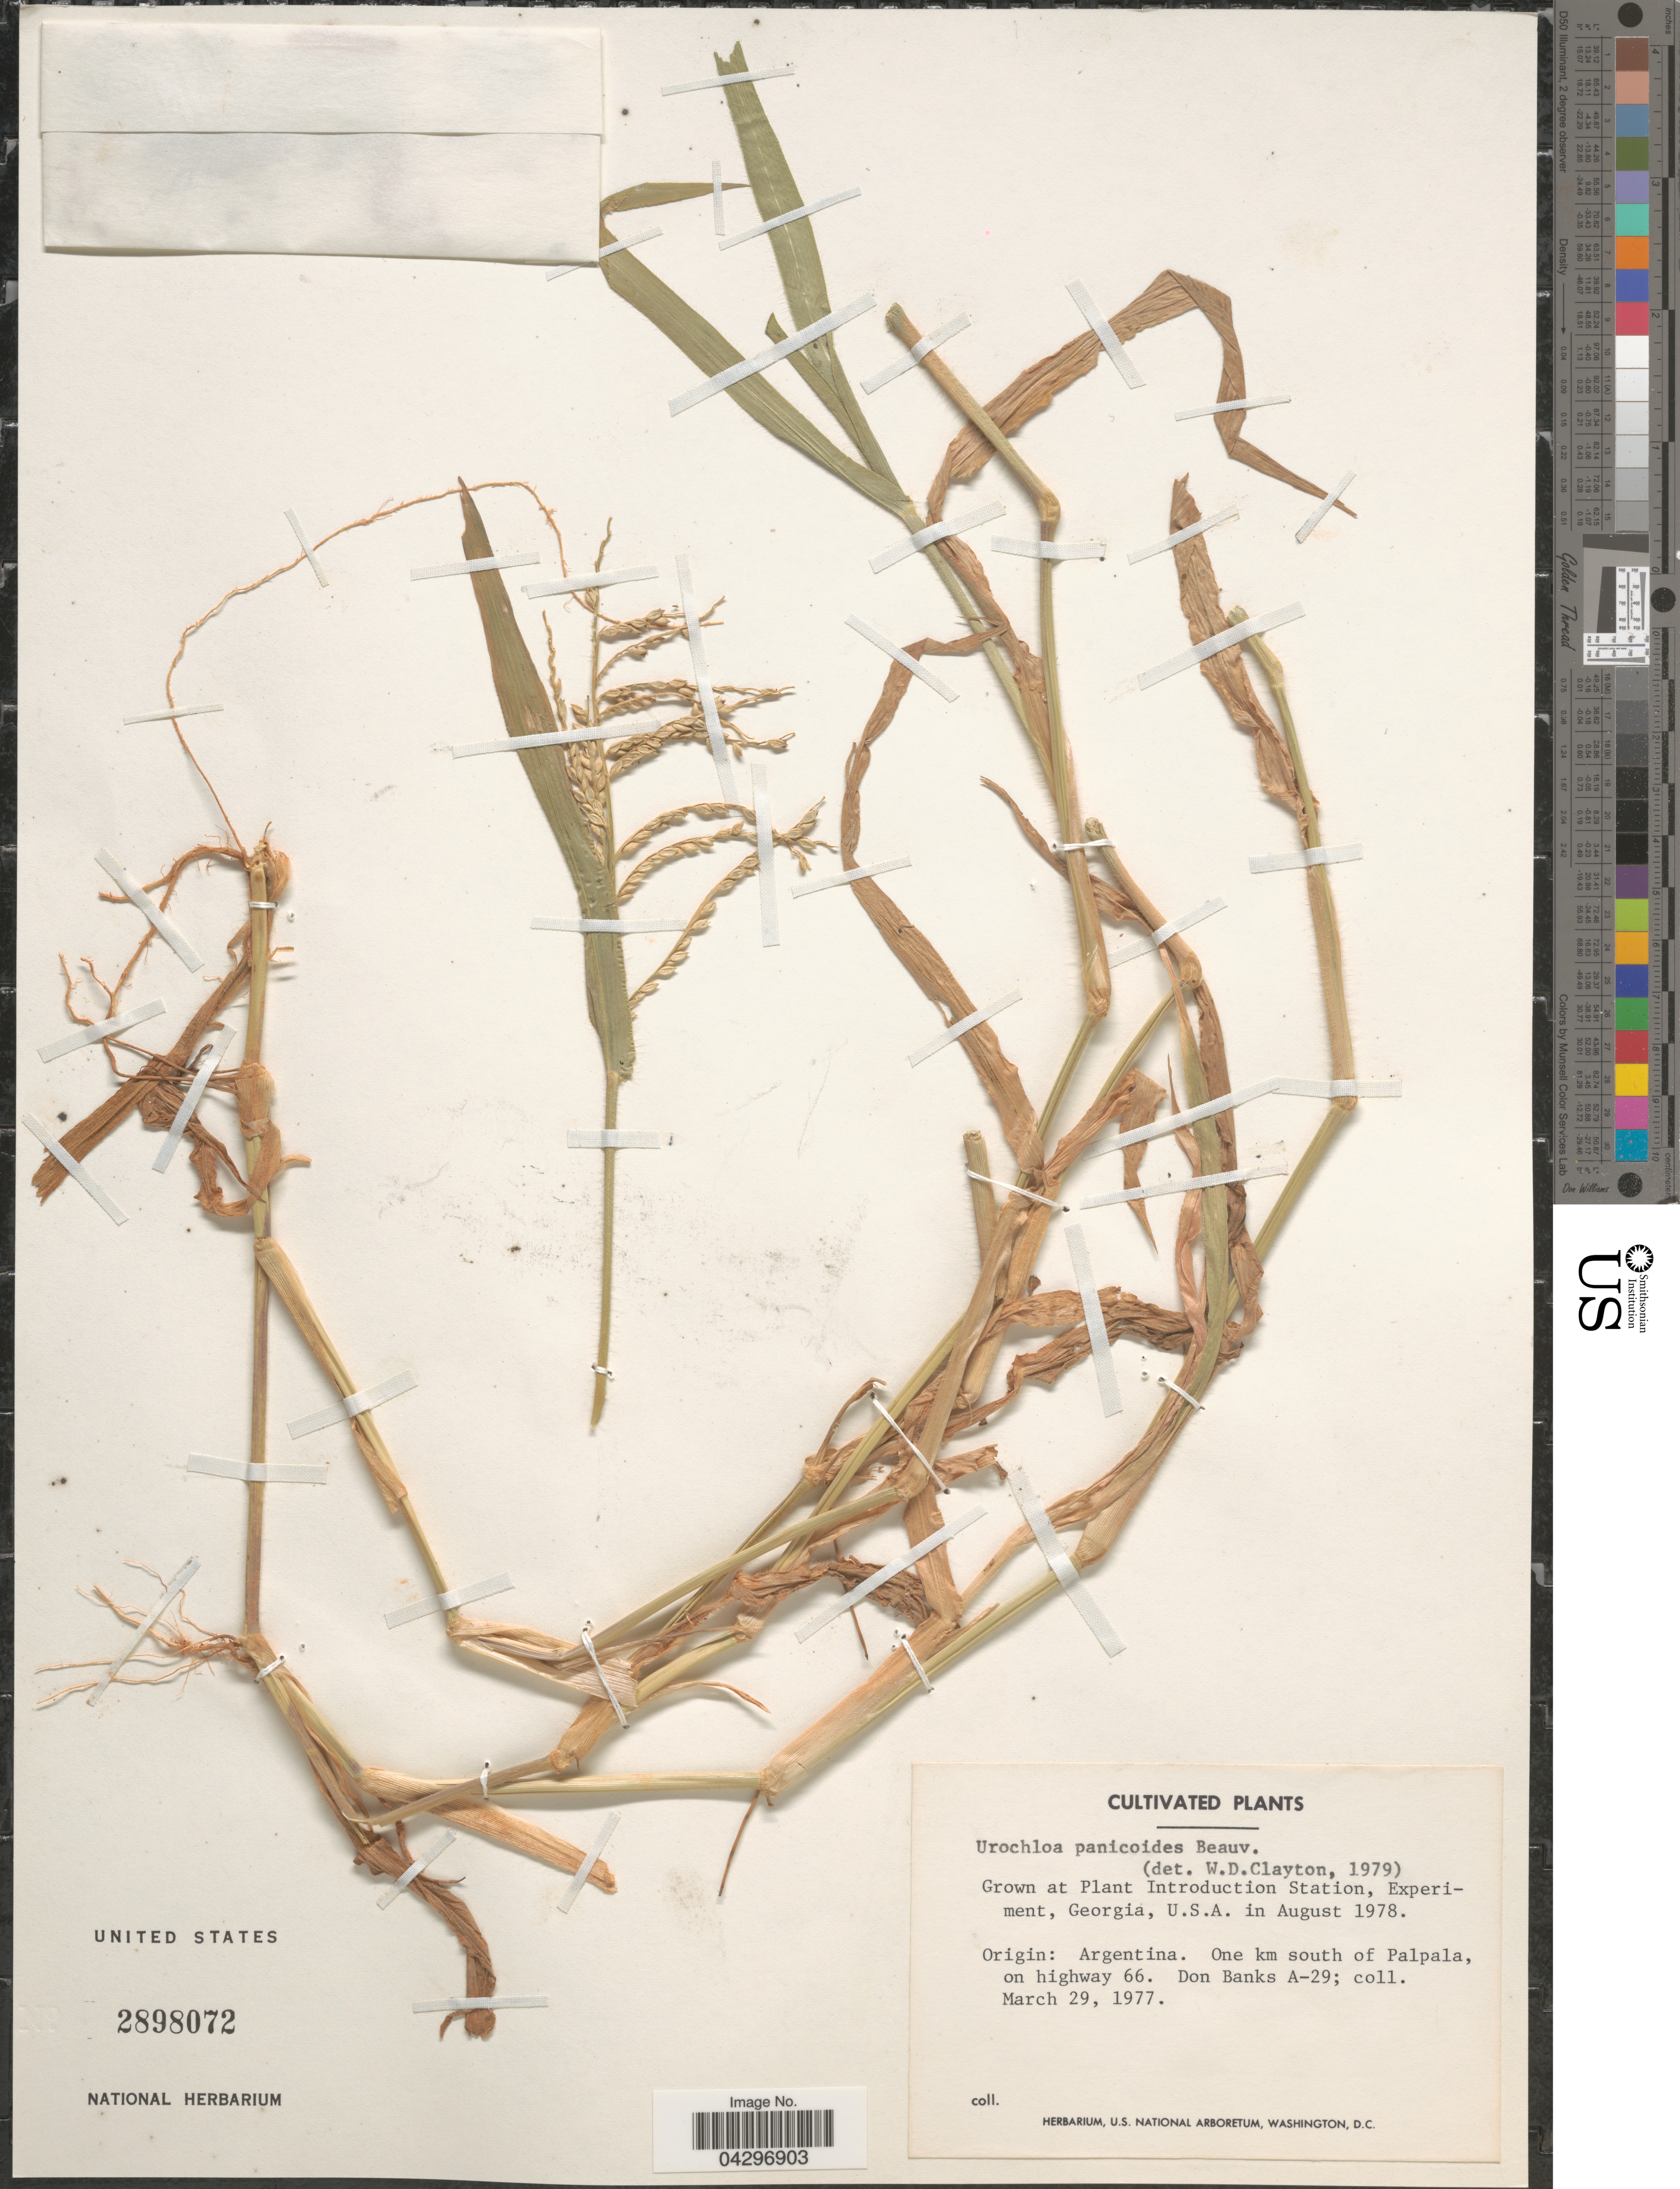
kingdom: Plantae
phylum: Tracheophyta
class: Liliopsida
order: Poales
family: Poaceae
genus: Urochloa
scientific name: Urochloa panicoides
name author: P. Beauv.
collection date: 1978-08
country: United States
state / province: Georgia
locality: At Plant Introduction Station, Experiment.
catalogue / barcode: US 2898072